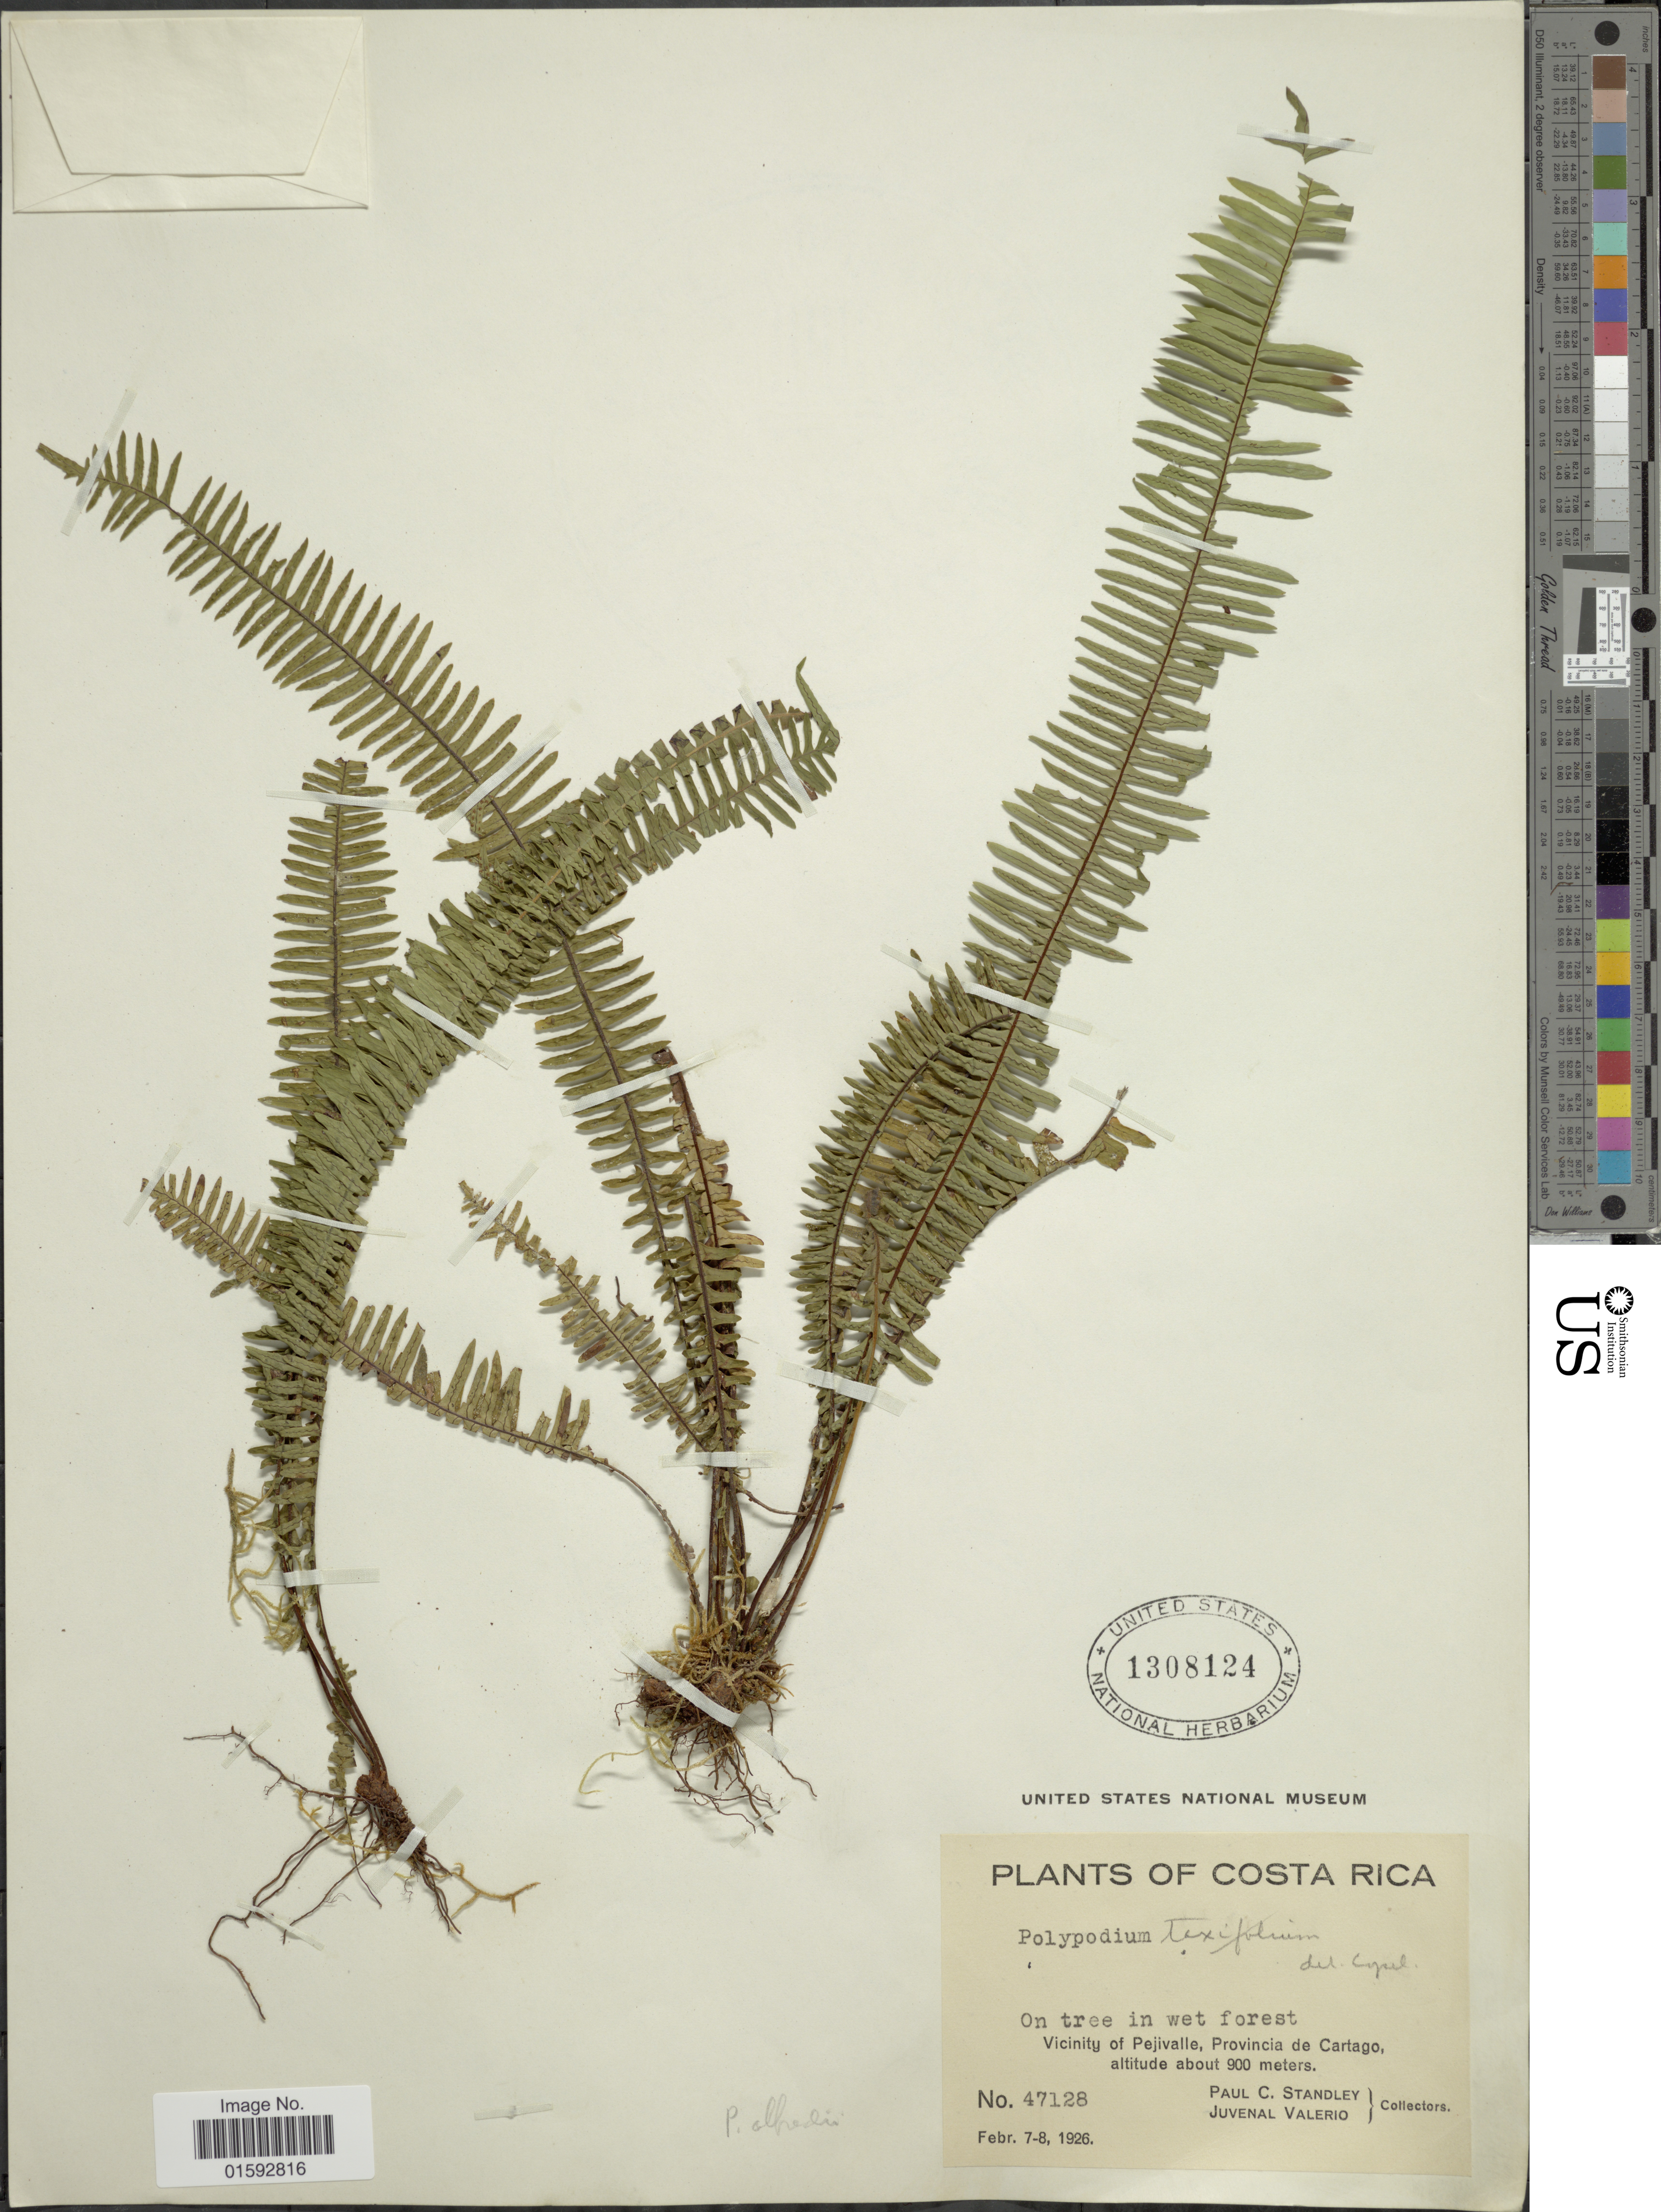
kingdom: Plantae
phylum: Tracheophyta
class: Polypodiopsida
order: Polypodiales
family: Polypodiaceae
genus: Pecluma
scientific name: Pecluma alfredii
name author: (Rosenst.) M.G. Price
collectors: P. C. Standley & J. Valerio R.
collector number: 47128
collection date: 1926-02-07/1926-02-08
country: Costa Rica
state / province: Cartago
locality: Vicinity of Pejivalle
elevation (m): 900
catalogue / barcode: US 1308124